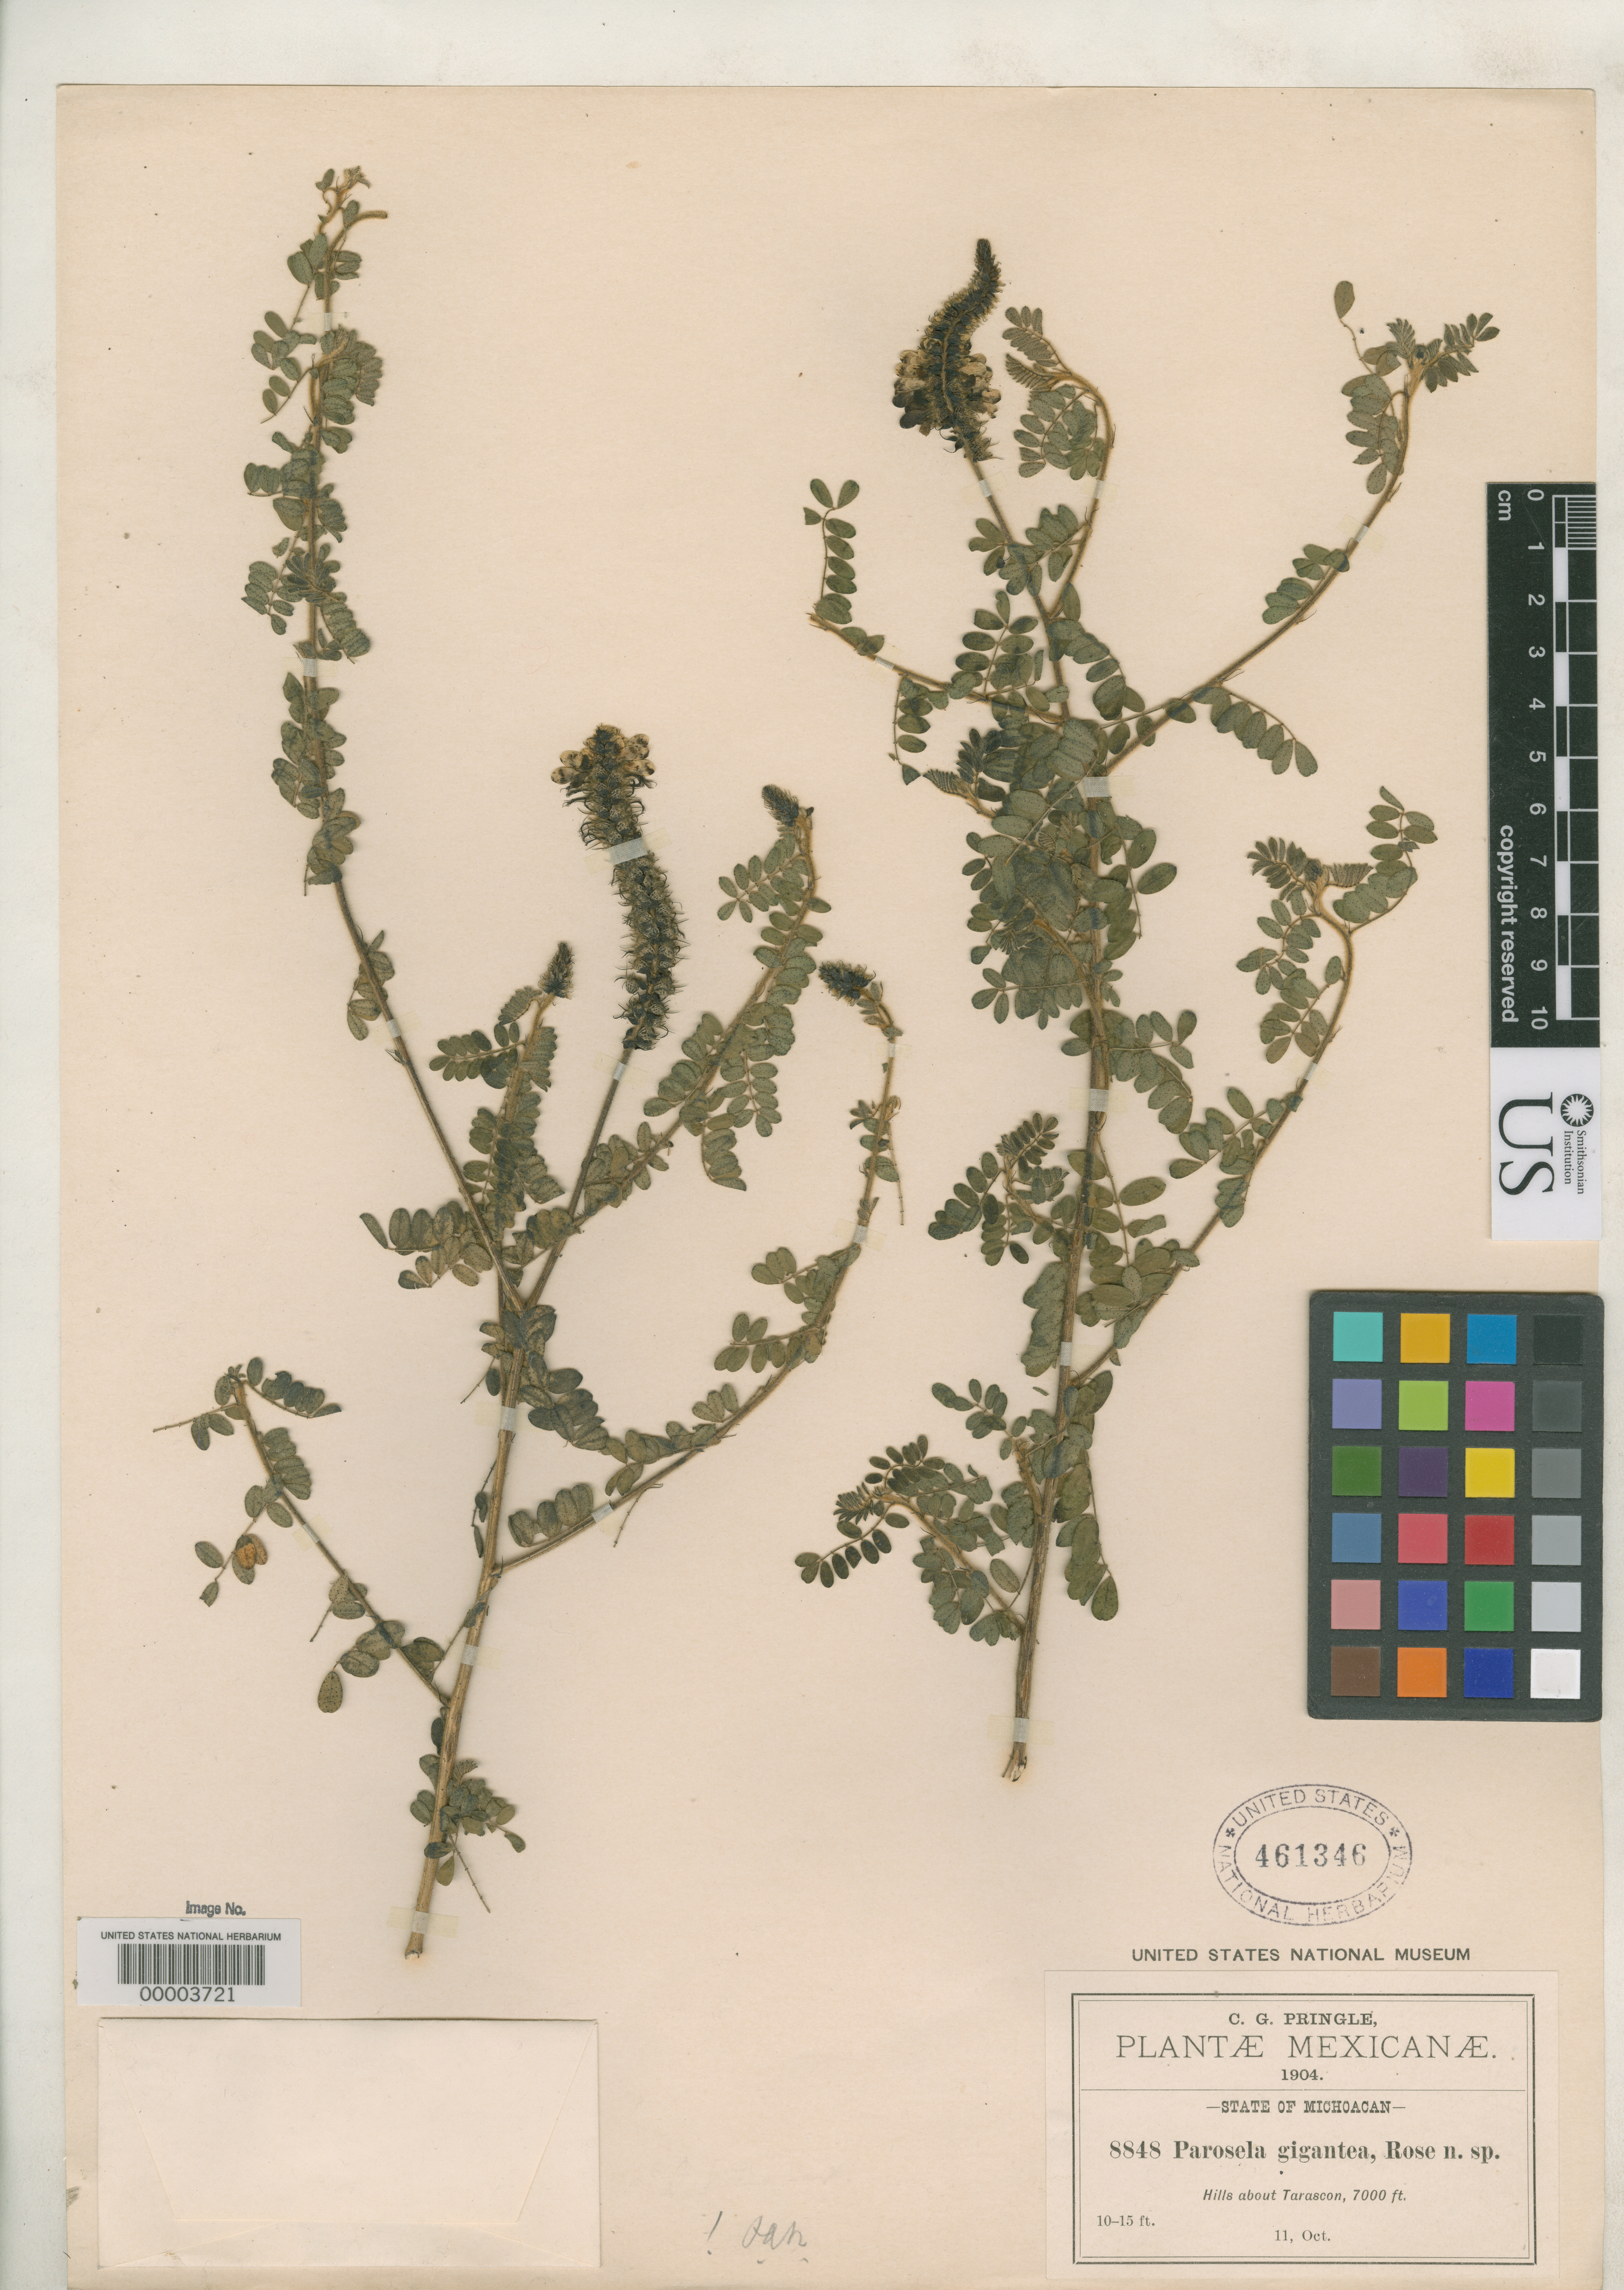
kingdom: Plantae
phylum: Tracheophyta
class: Magnoliopsida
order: Fabales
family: Fabaceae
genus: Parosela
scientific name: Parosela gigantea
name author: Rose in Rydb.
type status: Holotype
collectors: C. G. Pringle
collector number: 8848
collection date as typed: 11 Oct 1904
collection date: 1904-10-11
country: Mexico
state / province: Michoacán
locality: Tarascon.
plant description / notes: Name attributed to "Rose ex Rydb." in Tropicos (Sept. 2010) but introduction to genus states "Manuscript prepared with the help of copious notes by Joseph Nelson Rose…."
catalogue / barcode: US 461346